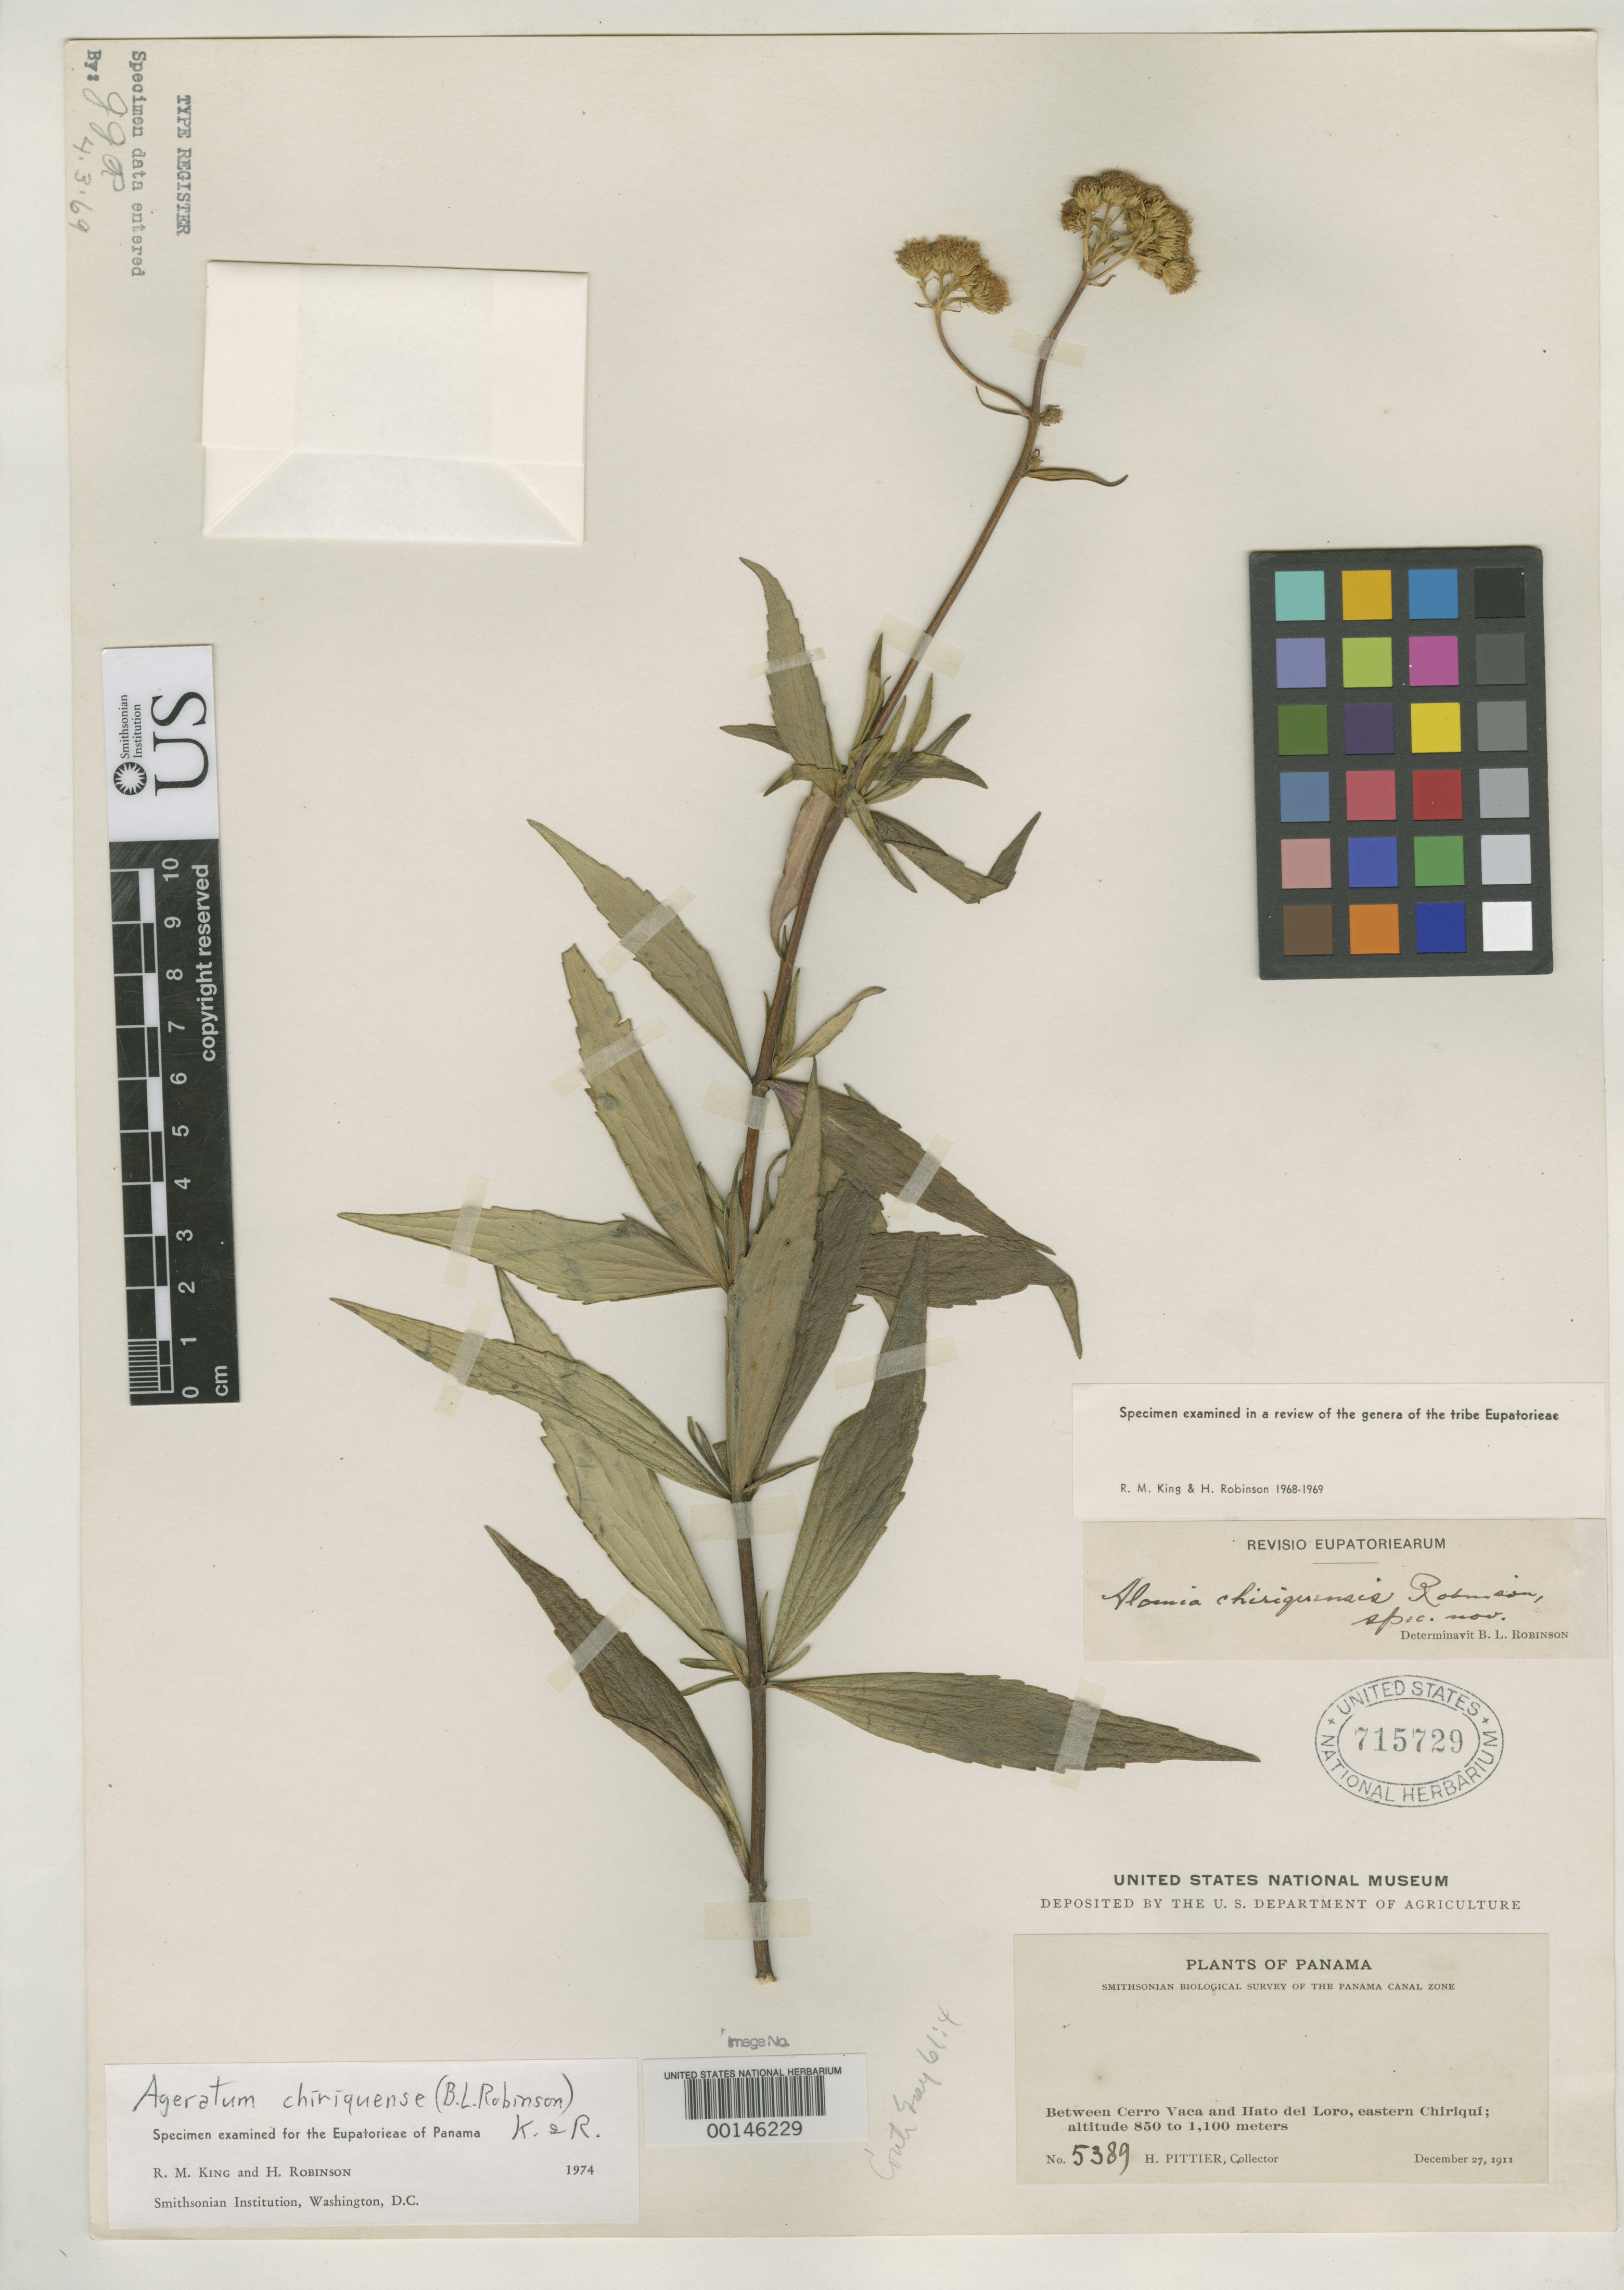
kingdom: Plantae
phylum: Tracheophyta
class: Magnoliopsida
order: Asterales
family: Asteraceae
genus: Alomia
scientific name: Alomia chiriquensis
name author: B.L. Rob.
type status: Isotype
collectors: H. F. Pittier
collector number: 5389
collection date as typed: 27 Dec 1911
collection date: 1911-12-27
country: Panama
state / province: Chiriquí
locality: Between Cerro Vaca and Hato del Loro.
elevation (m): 850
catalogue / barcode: US 715729